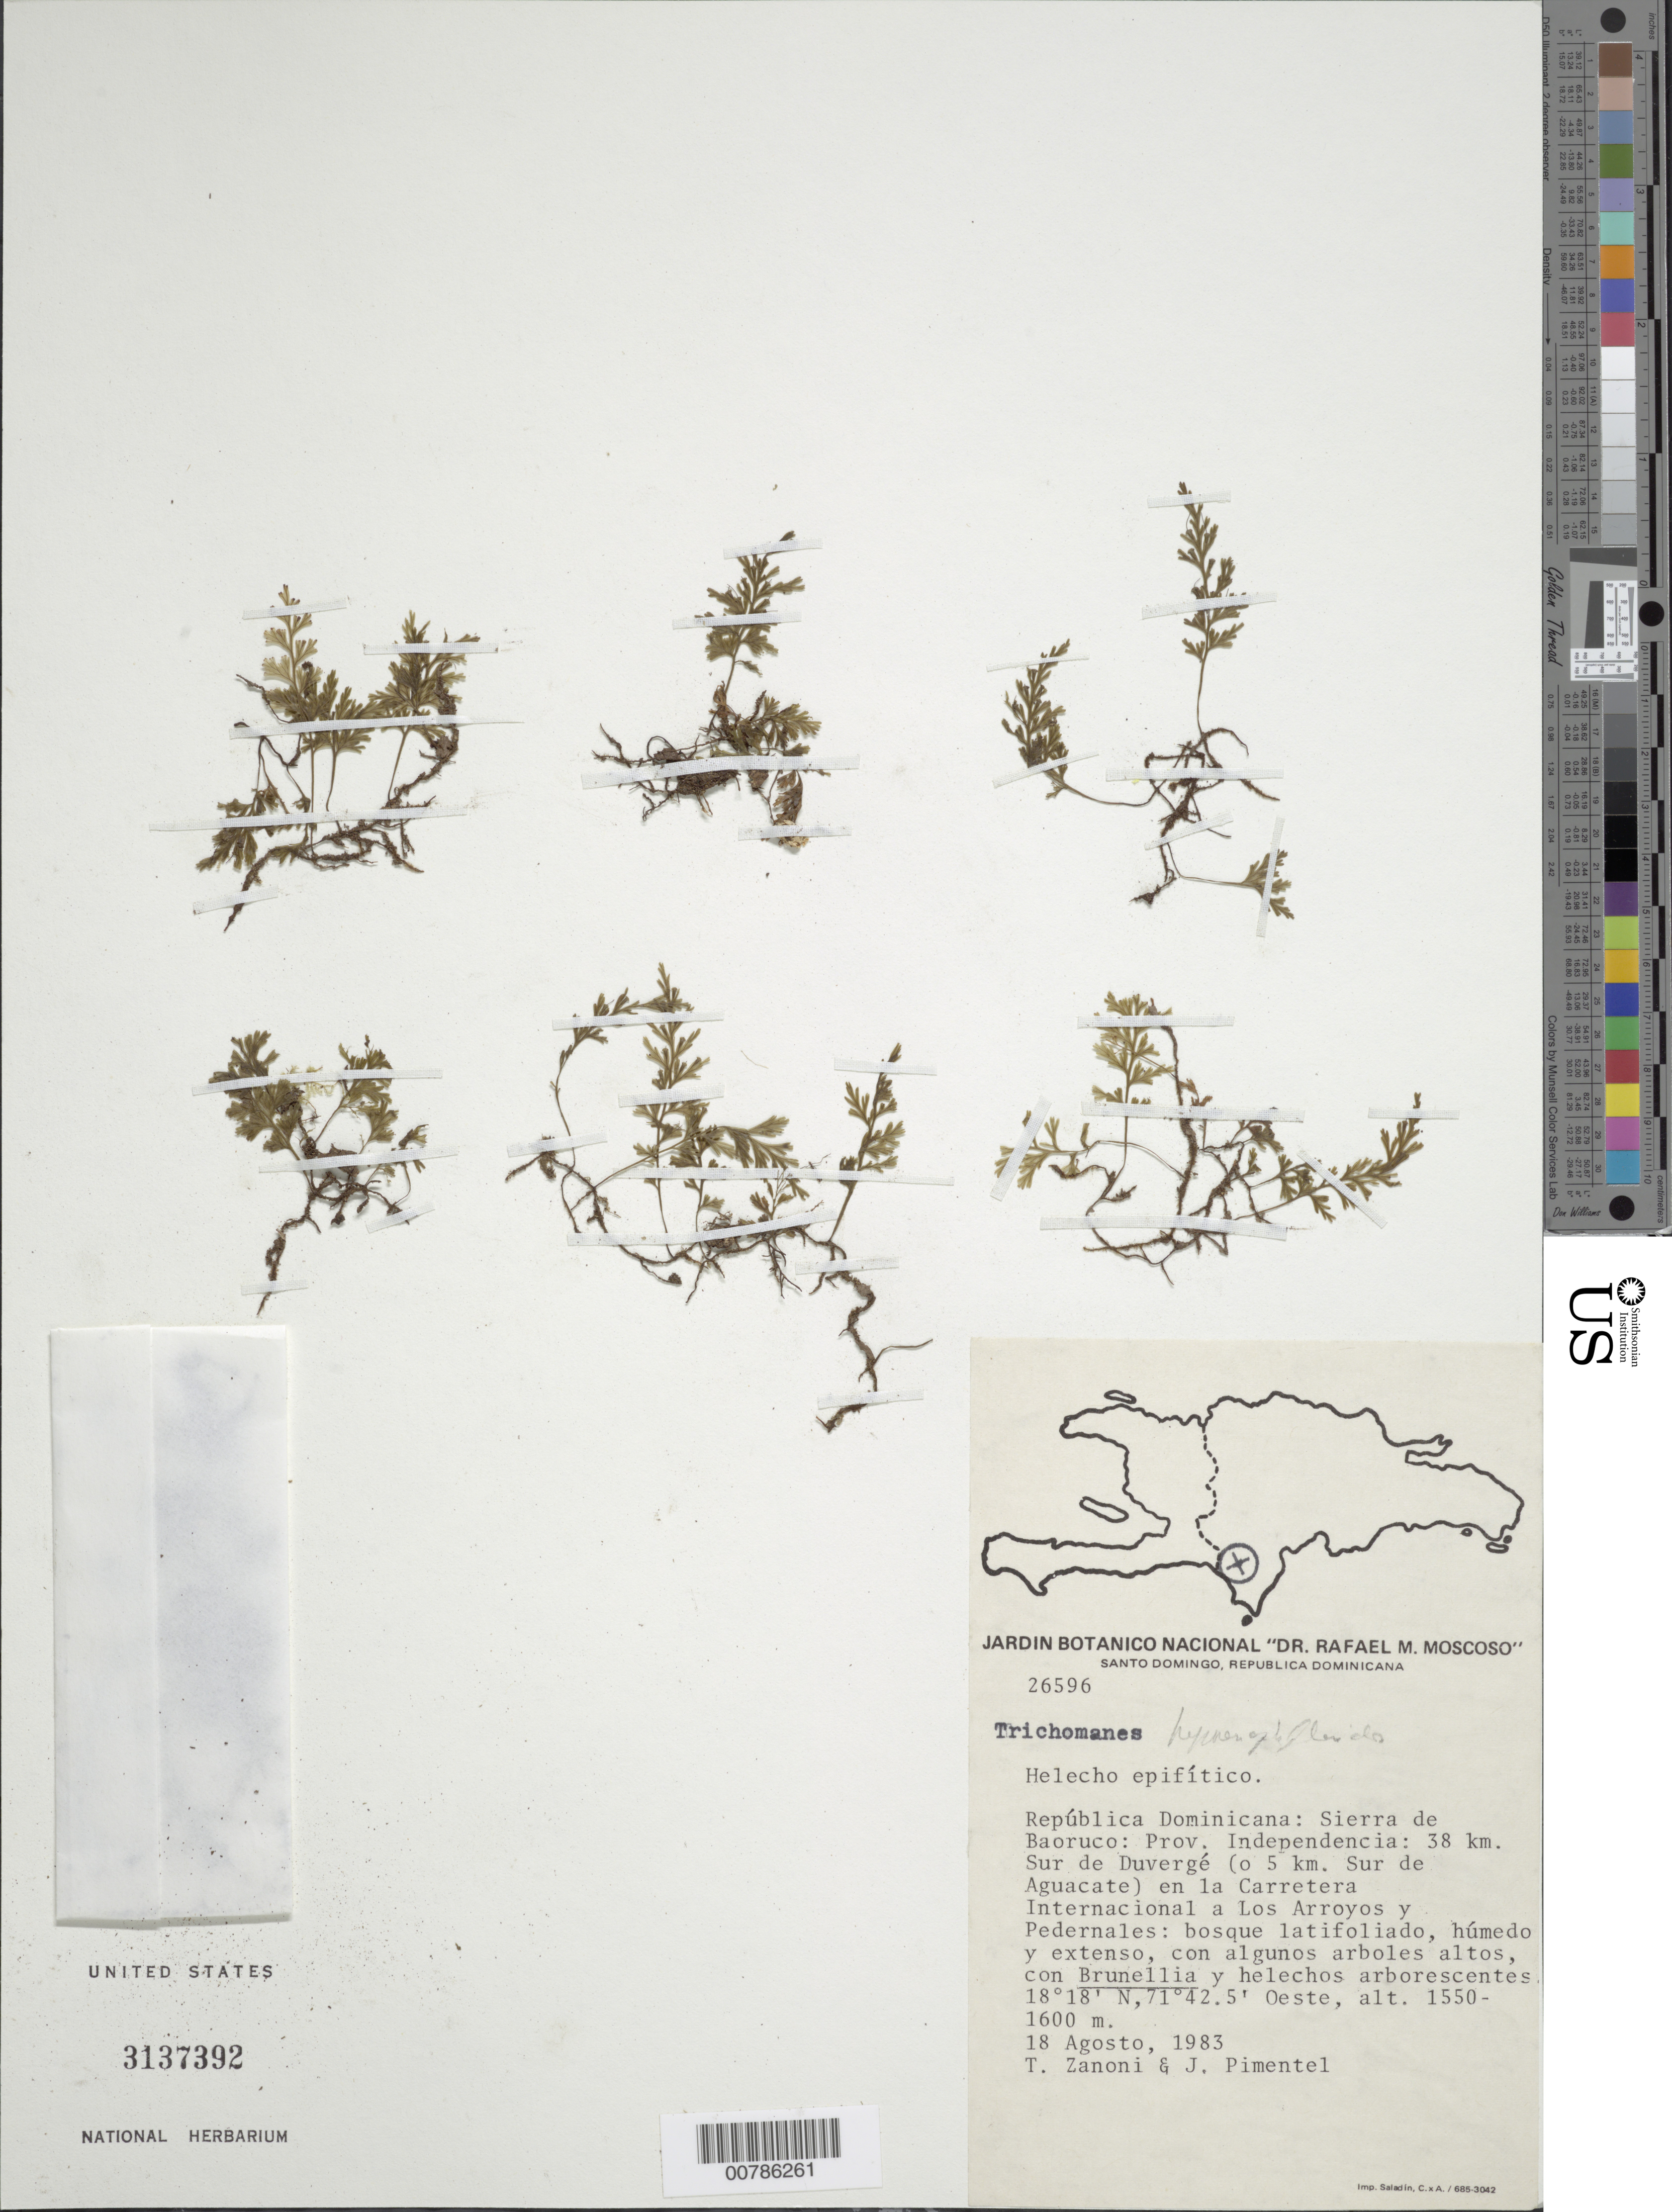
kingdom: Plantae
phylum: Tracheophyta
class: Polypodiopsida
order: Hymenophyllales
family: Hymenophyllaceae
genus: Polyphlebium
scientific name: Polyphlebium hymenophylloides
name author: (Bosch) Ebihara & Dubuisson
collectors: T. A. Zanoni & J. Pimentel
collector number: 26596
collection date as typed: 18 Aug 1983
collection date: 1983-08-18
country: Dominican Republic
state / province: Independencia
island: Hispaniola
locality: Sierra de Baoruco, 38 km S de Duvergé (o 5 km Sur de Aguacate) en Carretera Internacional a Los Arroyos y Pedernales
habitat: Bosque latifoliado, húmedo y extenso, con algunos arboles altos, con Brunellia y helechos arborescentes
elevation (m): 1550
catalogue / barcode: US 3137392